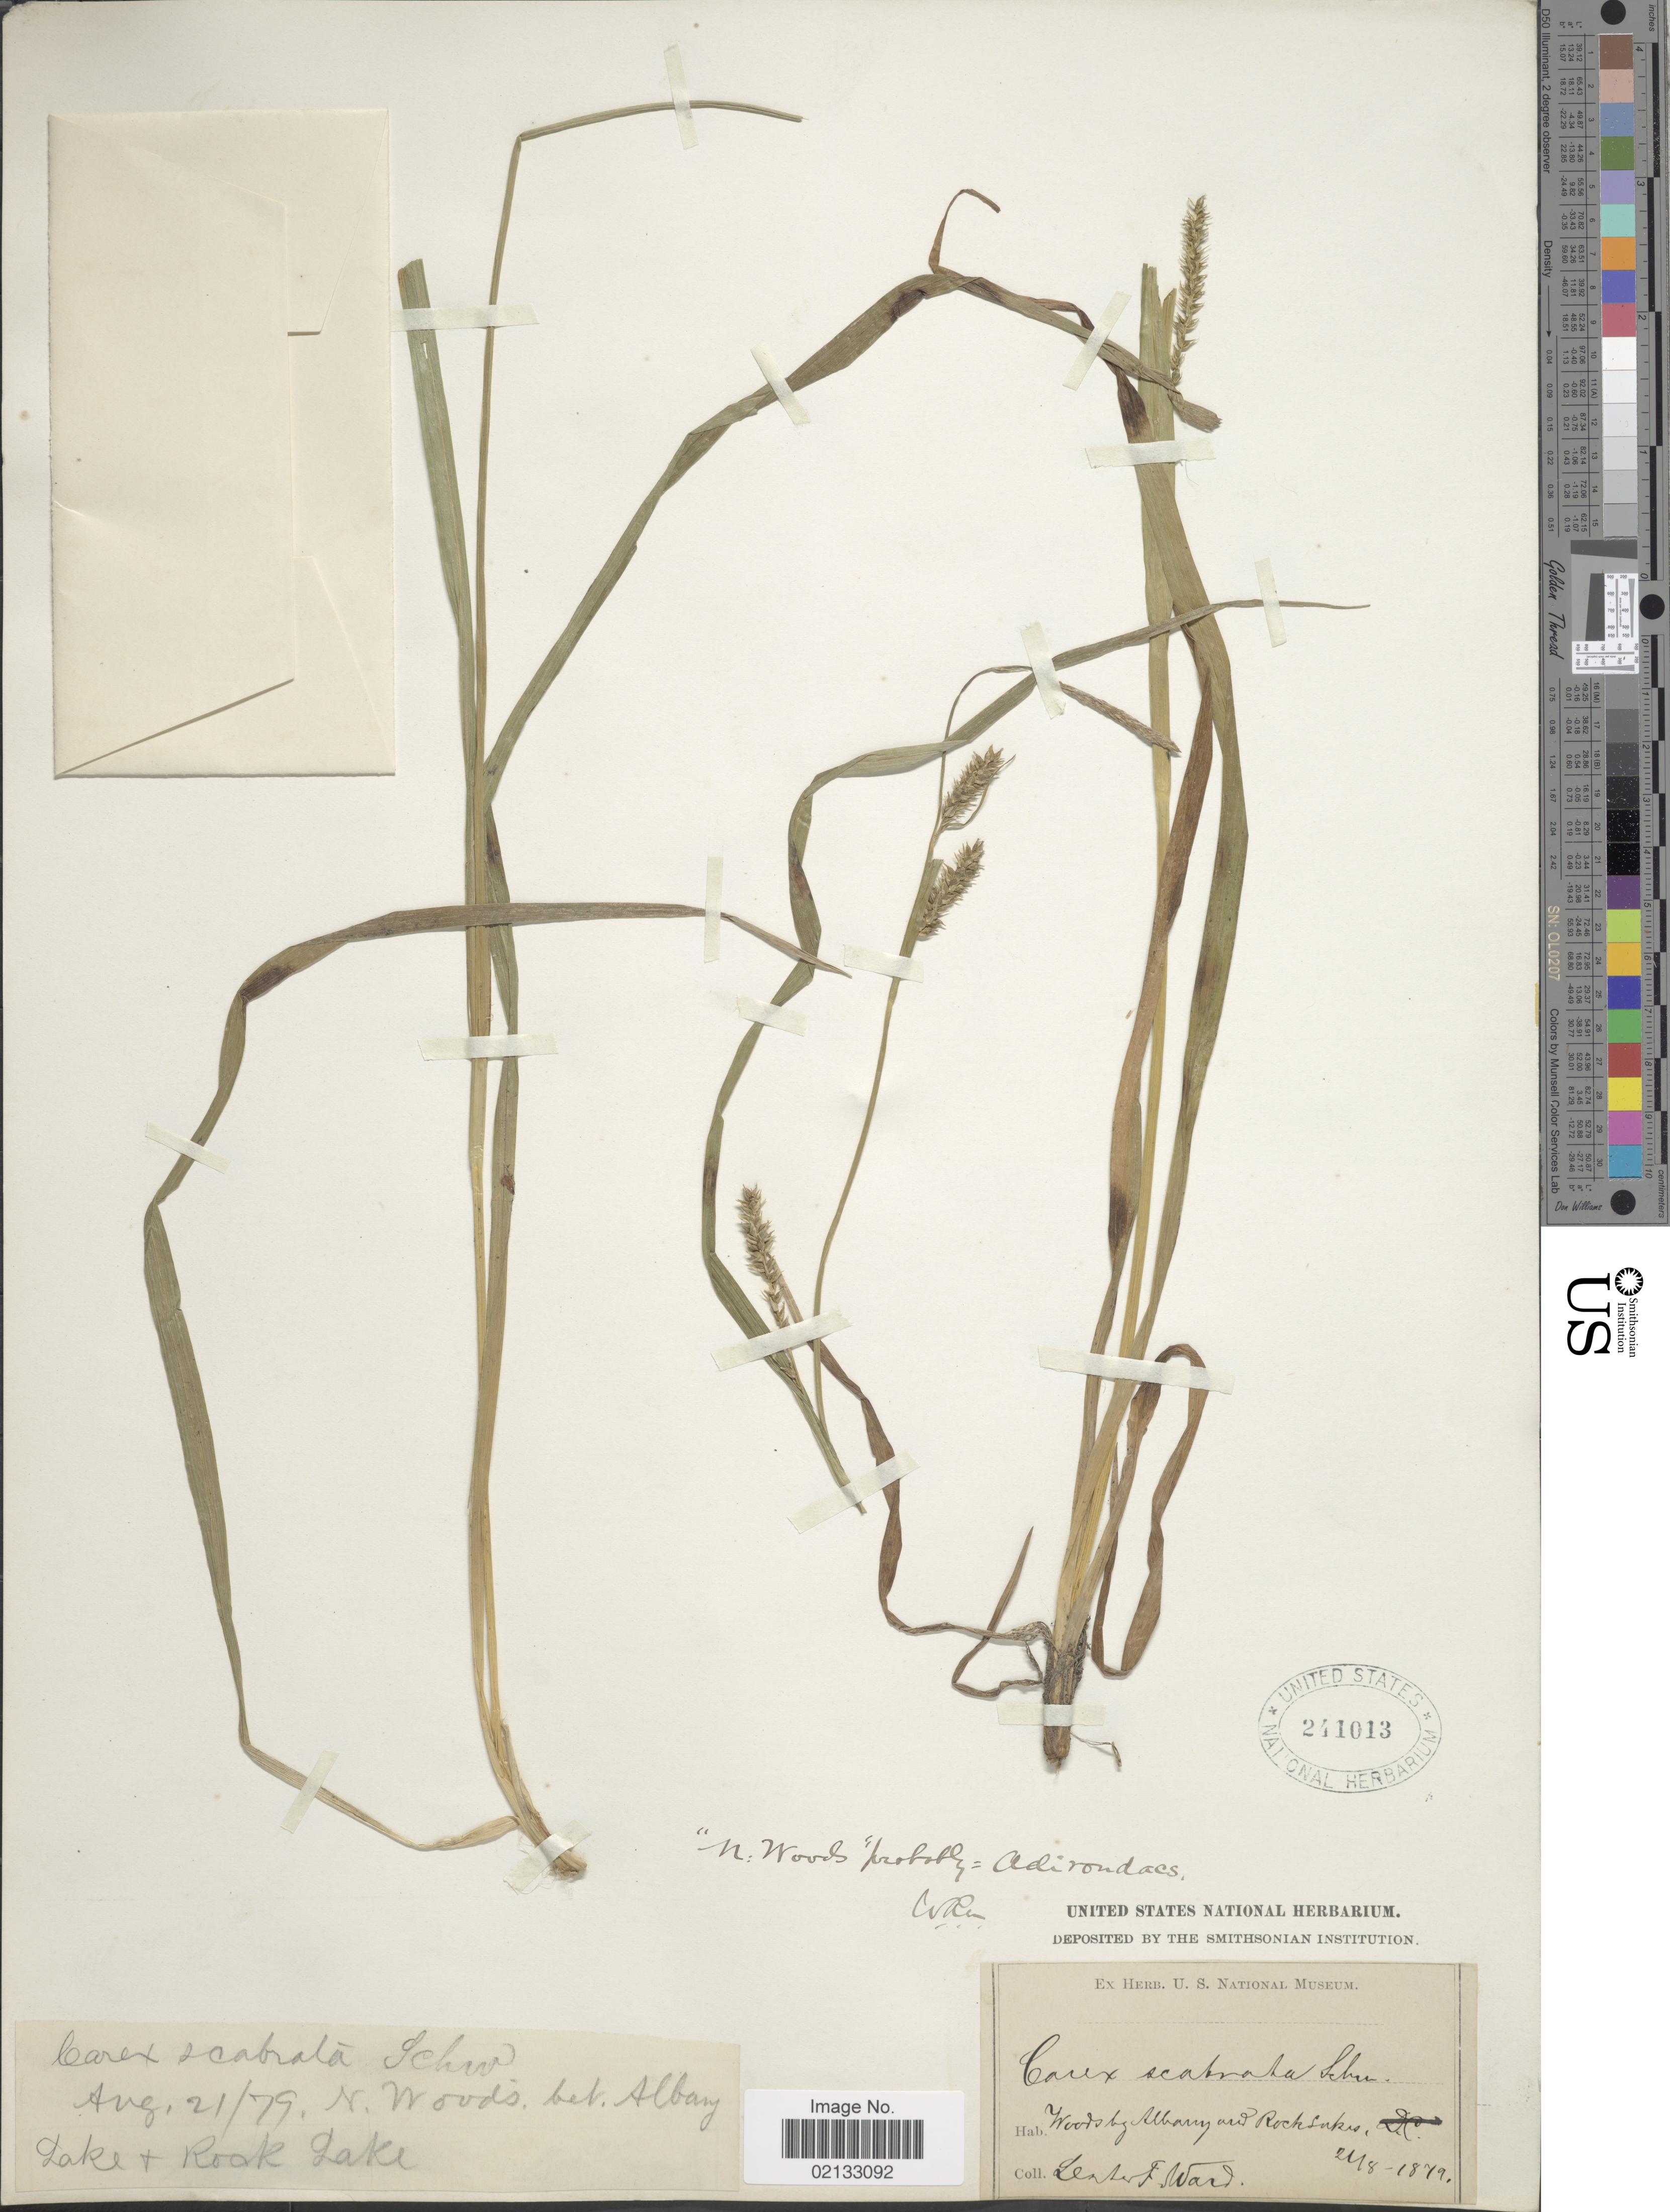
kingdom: Plantae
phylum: Tracheophyta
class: Liliopsida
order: Poales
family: Cyperaceae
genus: Carex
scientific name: Carex scabrata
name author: Schwein.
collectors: L. F. Ward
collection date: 1879-08-21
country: United States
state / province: New York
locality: N. woods bet. Albany Lake + Rock Lake.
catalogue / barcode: US 241013